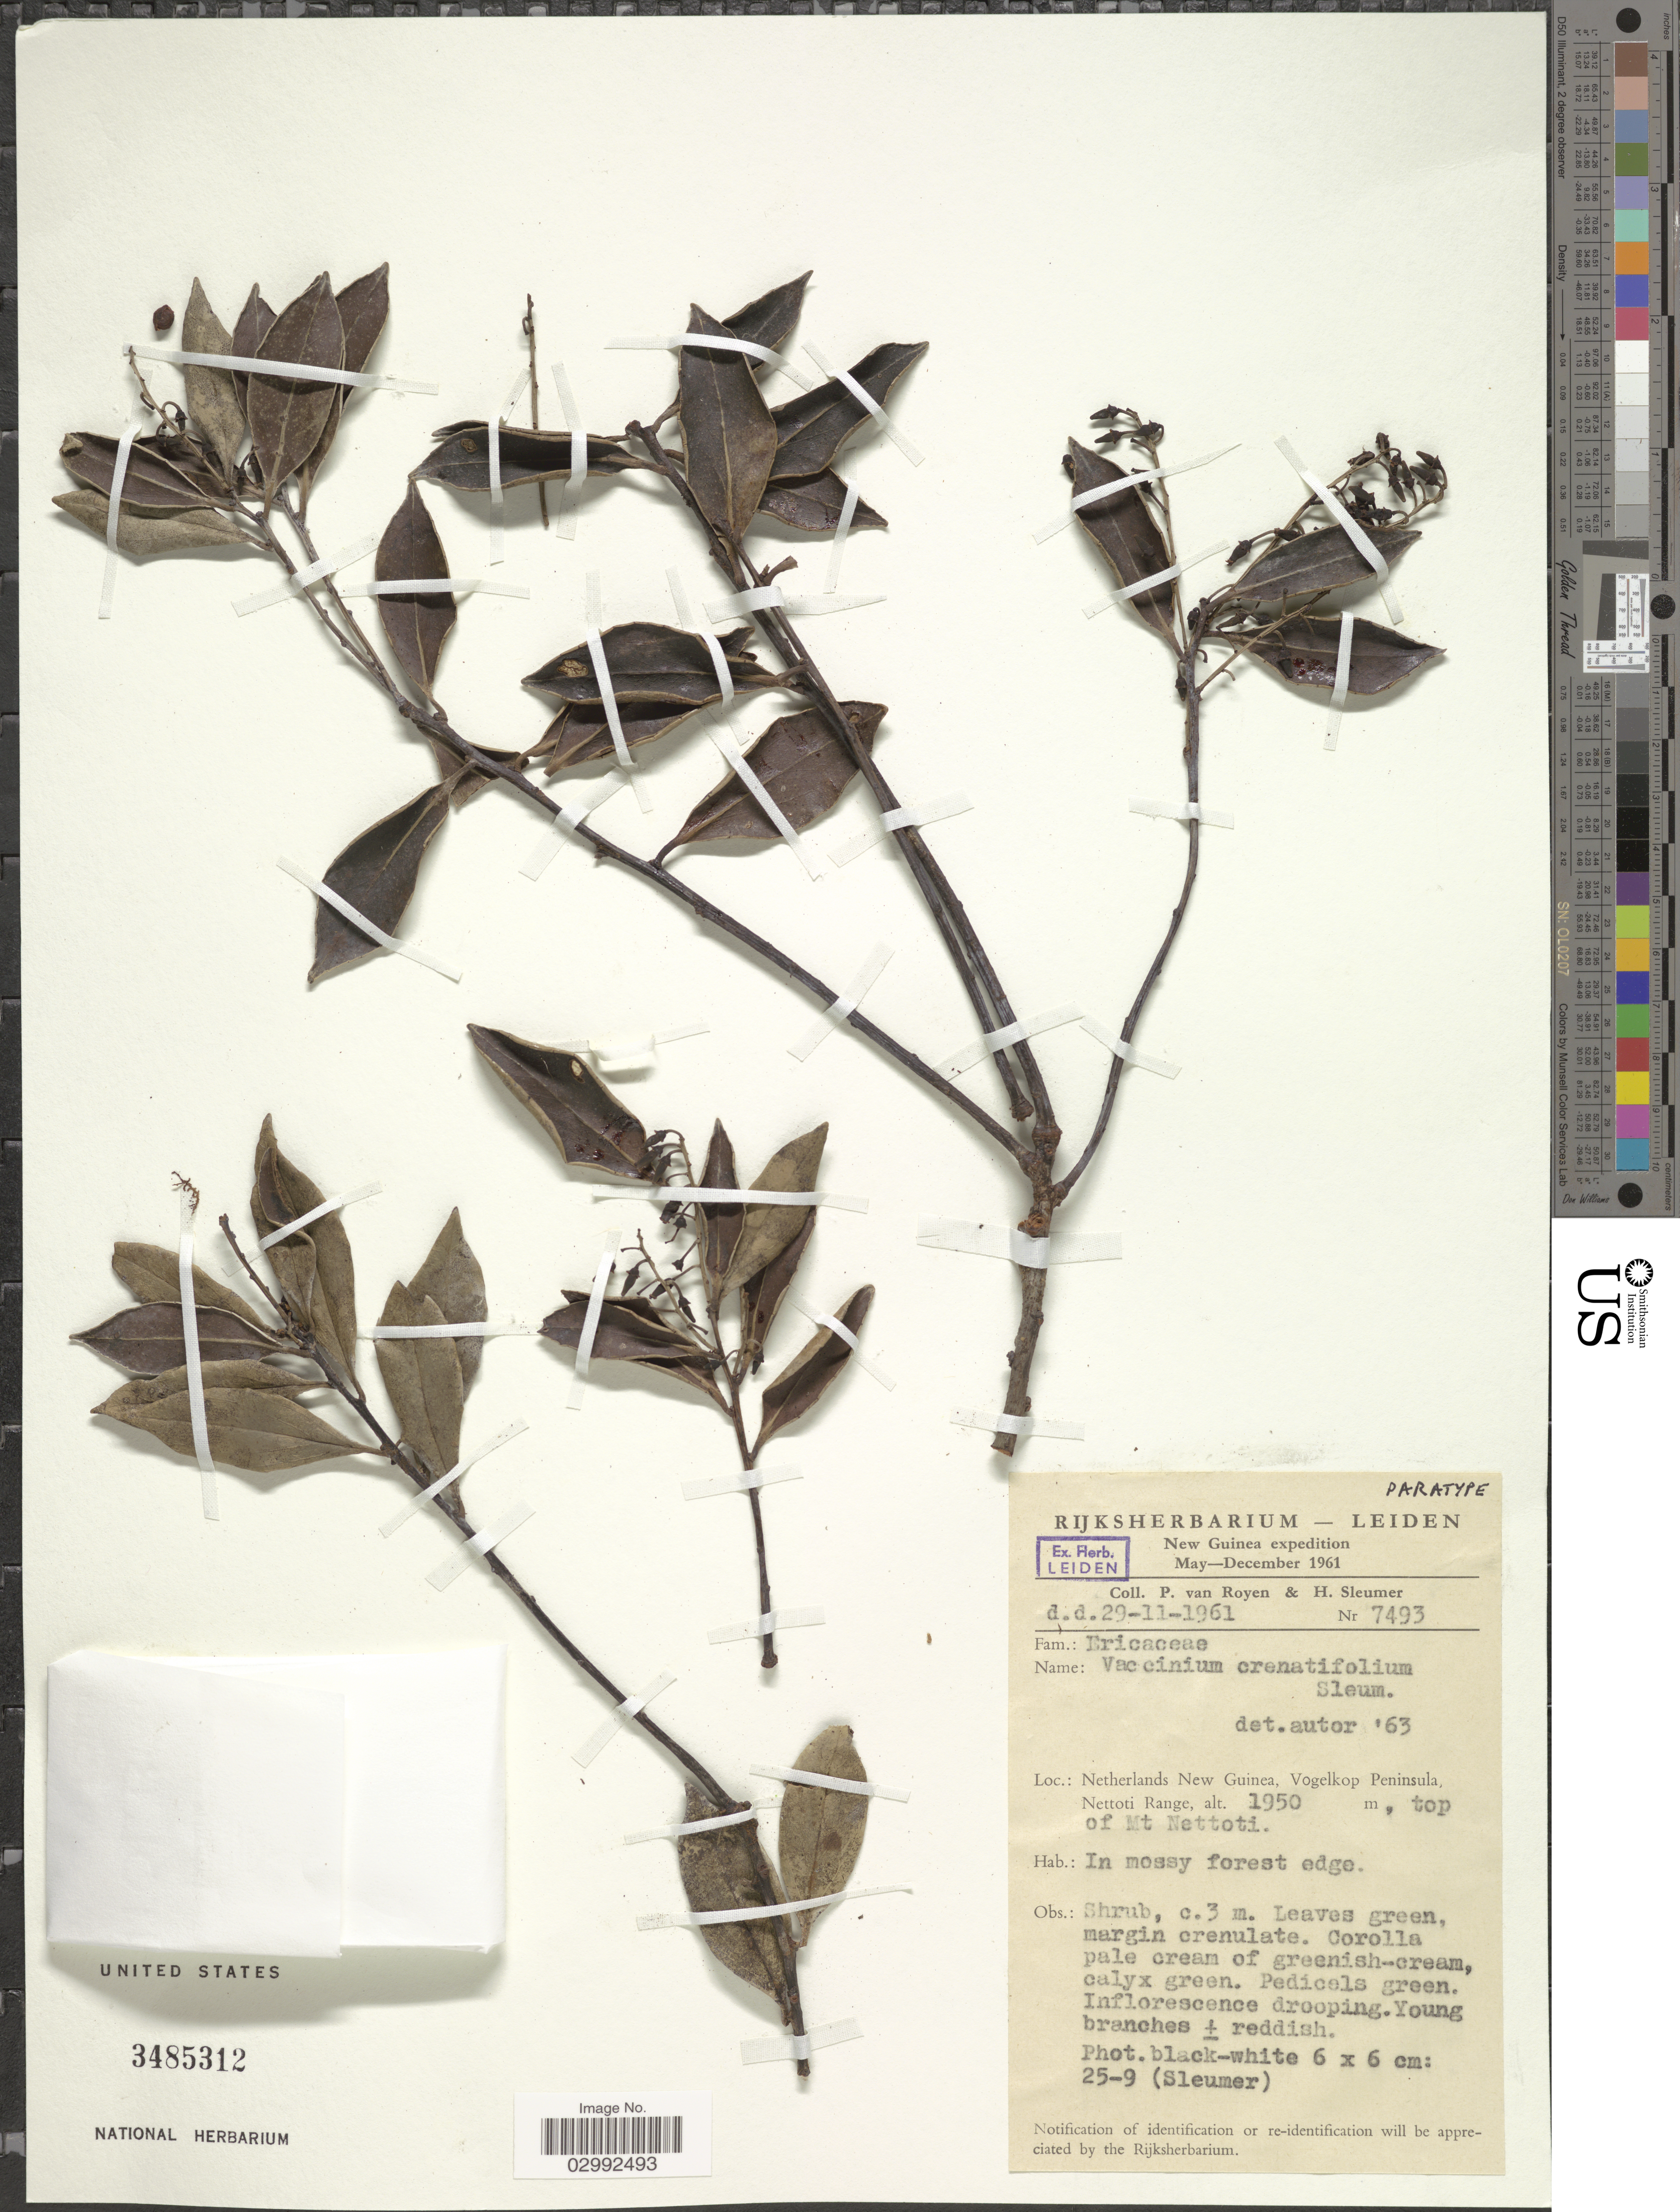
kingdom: Plantae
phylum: Tracheophyta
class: Magnoliopsida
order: Ericales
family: Ericaceae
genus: Vaccinium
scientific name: Vaccinium crenatifolium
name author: Sleumer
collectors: P. van Royen & H. O. Sleumer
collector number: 7493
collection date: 1961-11-29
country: Indonesia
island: New Guinea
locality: Netherlands New Guinea, New Guinea, Vogelkop Peninsula, Nettoti Range, top of Mt Nettoti.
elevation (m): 1950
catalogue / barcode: US 3485312